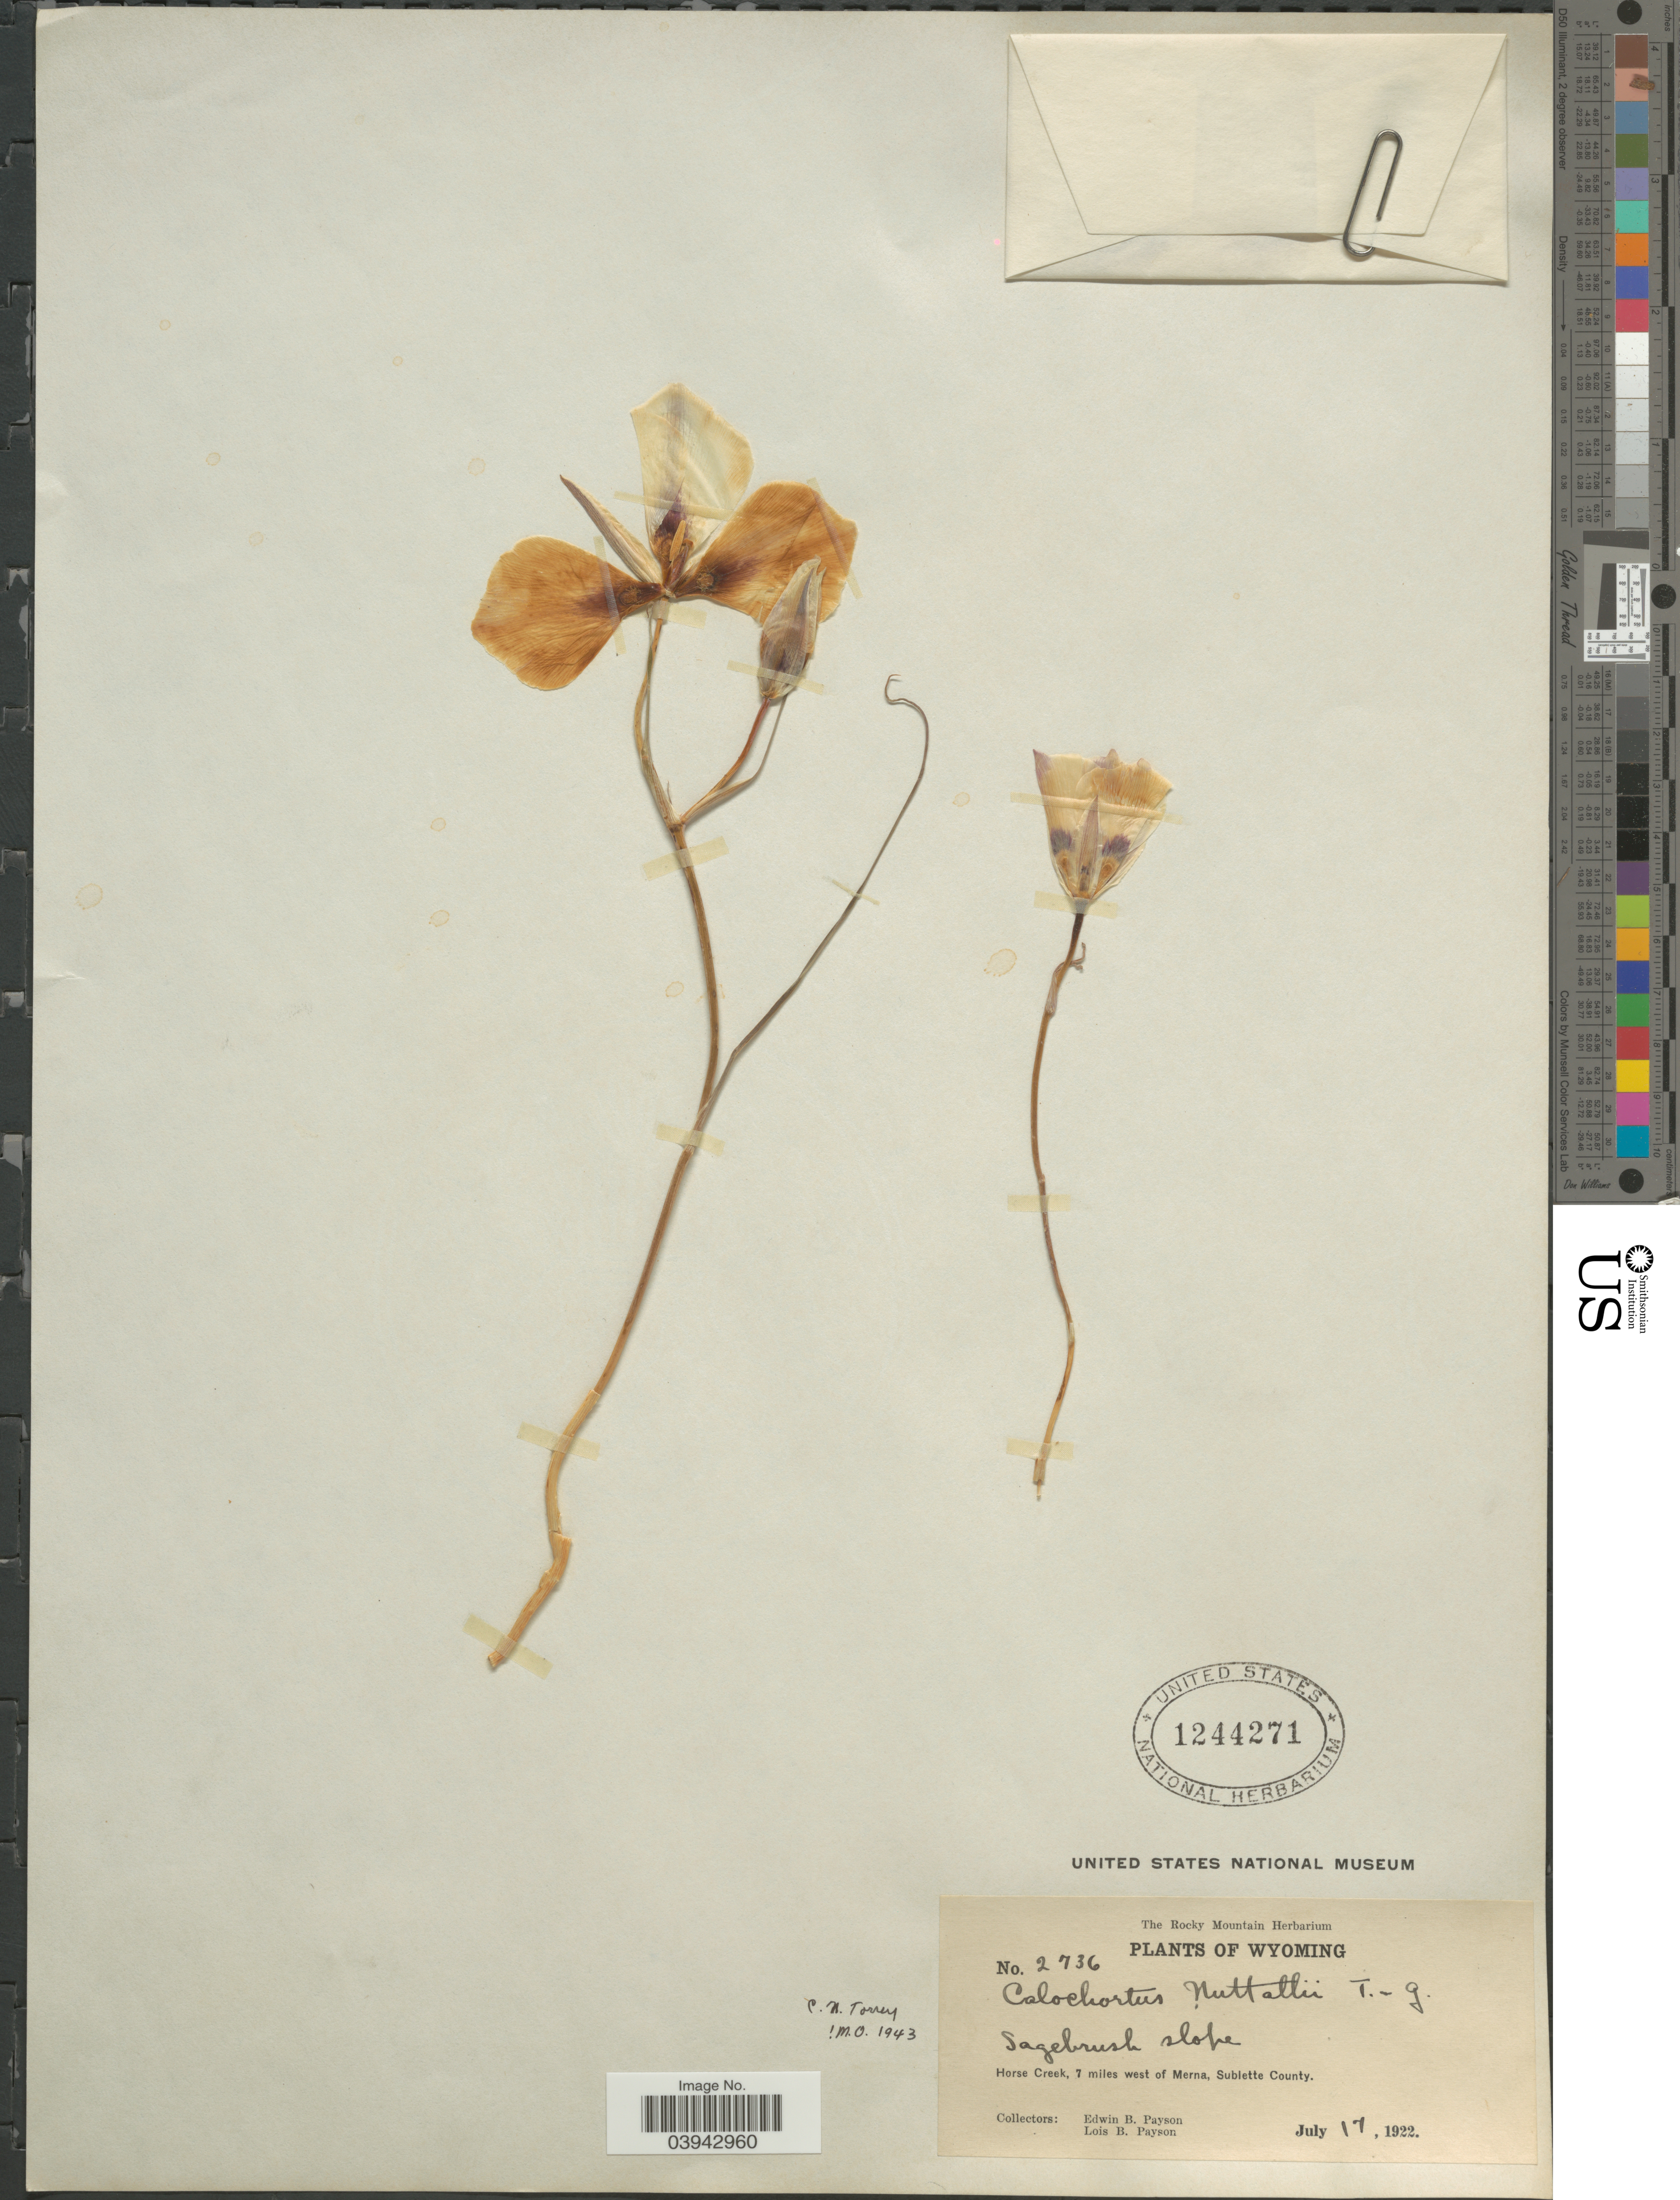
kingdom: Plantae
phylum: Tracheophyta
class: Liliopsida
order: Liliales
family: Liliaceae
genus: Calochortus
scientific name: Calochortus nuttallii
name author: Torr.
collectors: E. B. Payson & L. Payson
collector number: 2736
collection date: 1922-07-17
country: United States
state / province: Wyoming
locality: Horse Creek, 7 miles west of Merna, Sublette County.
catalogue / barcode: US 1244271